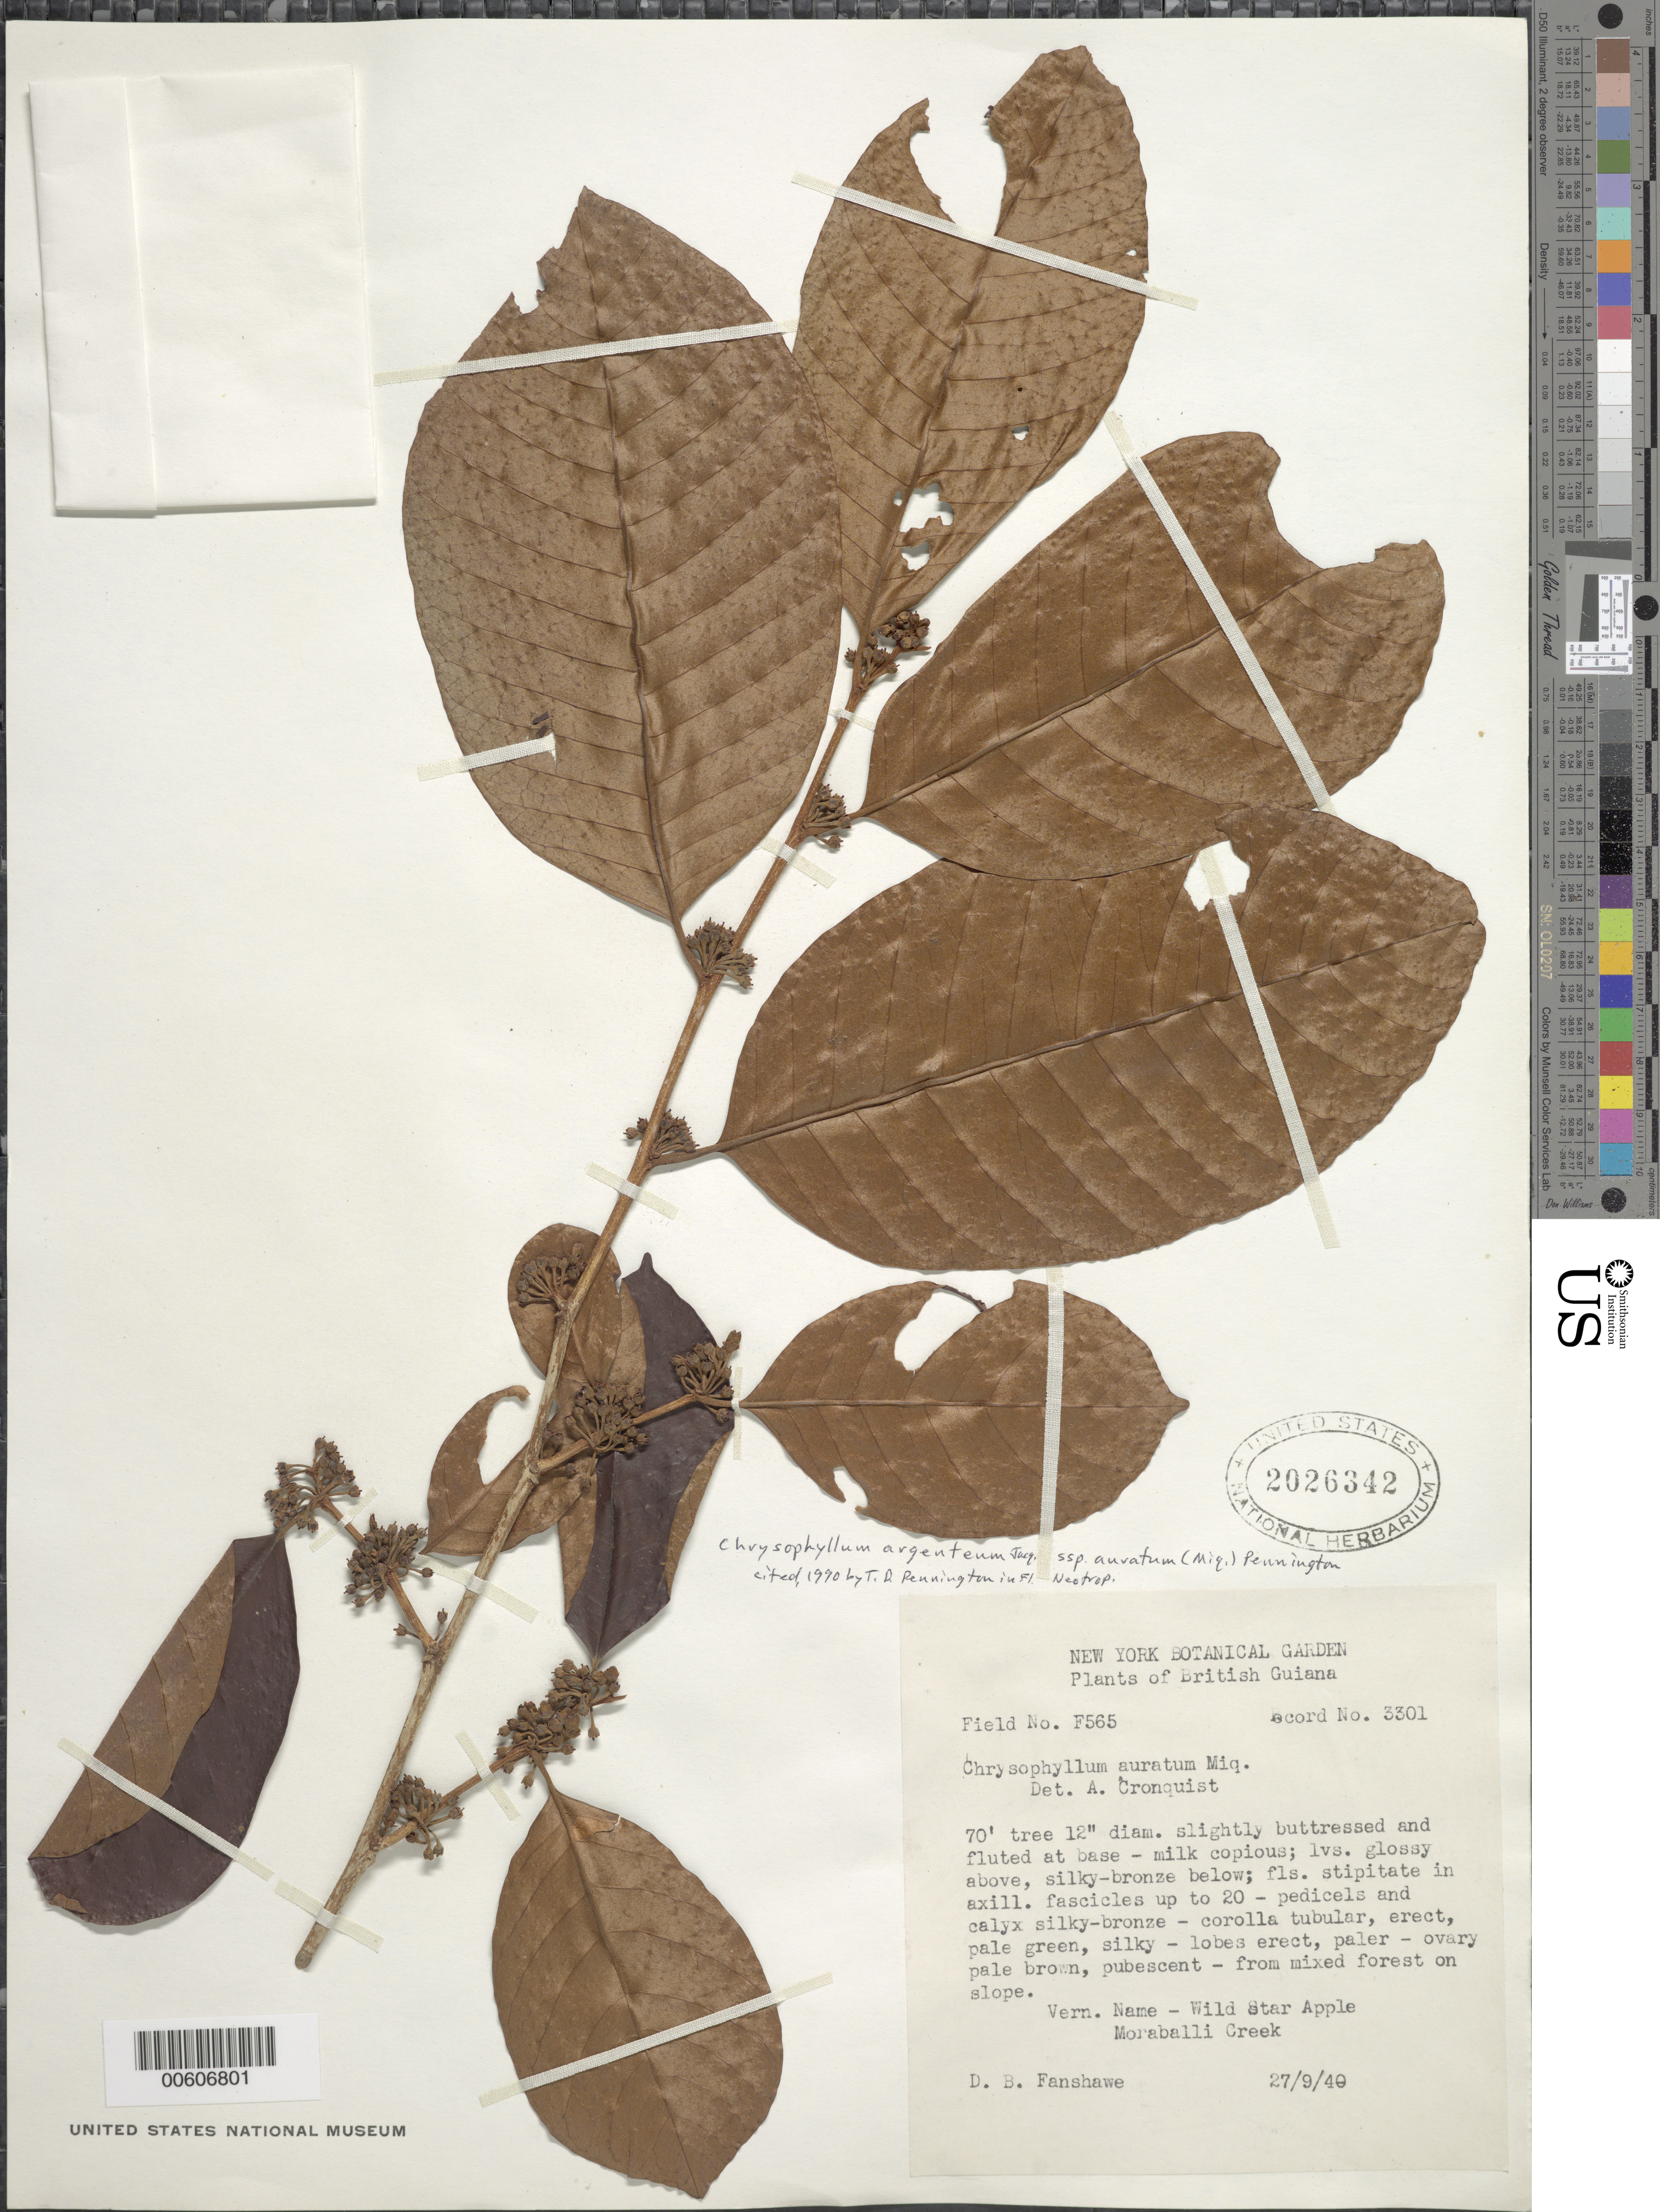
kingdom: Plantae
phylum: Tracheophyta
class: Magnoliopsida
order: Ericales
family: Sapotaceae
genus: Chrysophyllum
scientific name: Chrysophyllum argenteum subsp. auratum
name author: (Miq.) T.D. Penn.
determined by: Pennington, T. D., (K)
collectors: D. B. Fanshawe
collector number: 3301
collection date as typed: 27-Sep-40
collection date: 1940-09-27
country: Guyana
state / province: U. Demerara-Berbice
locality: Essequibo R., Moraballi Creek, near Bartica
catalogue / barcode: US 2026342